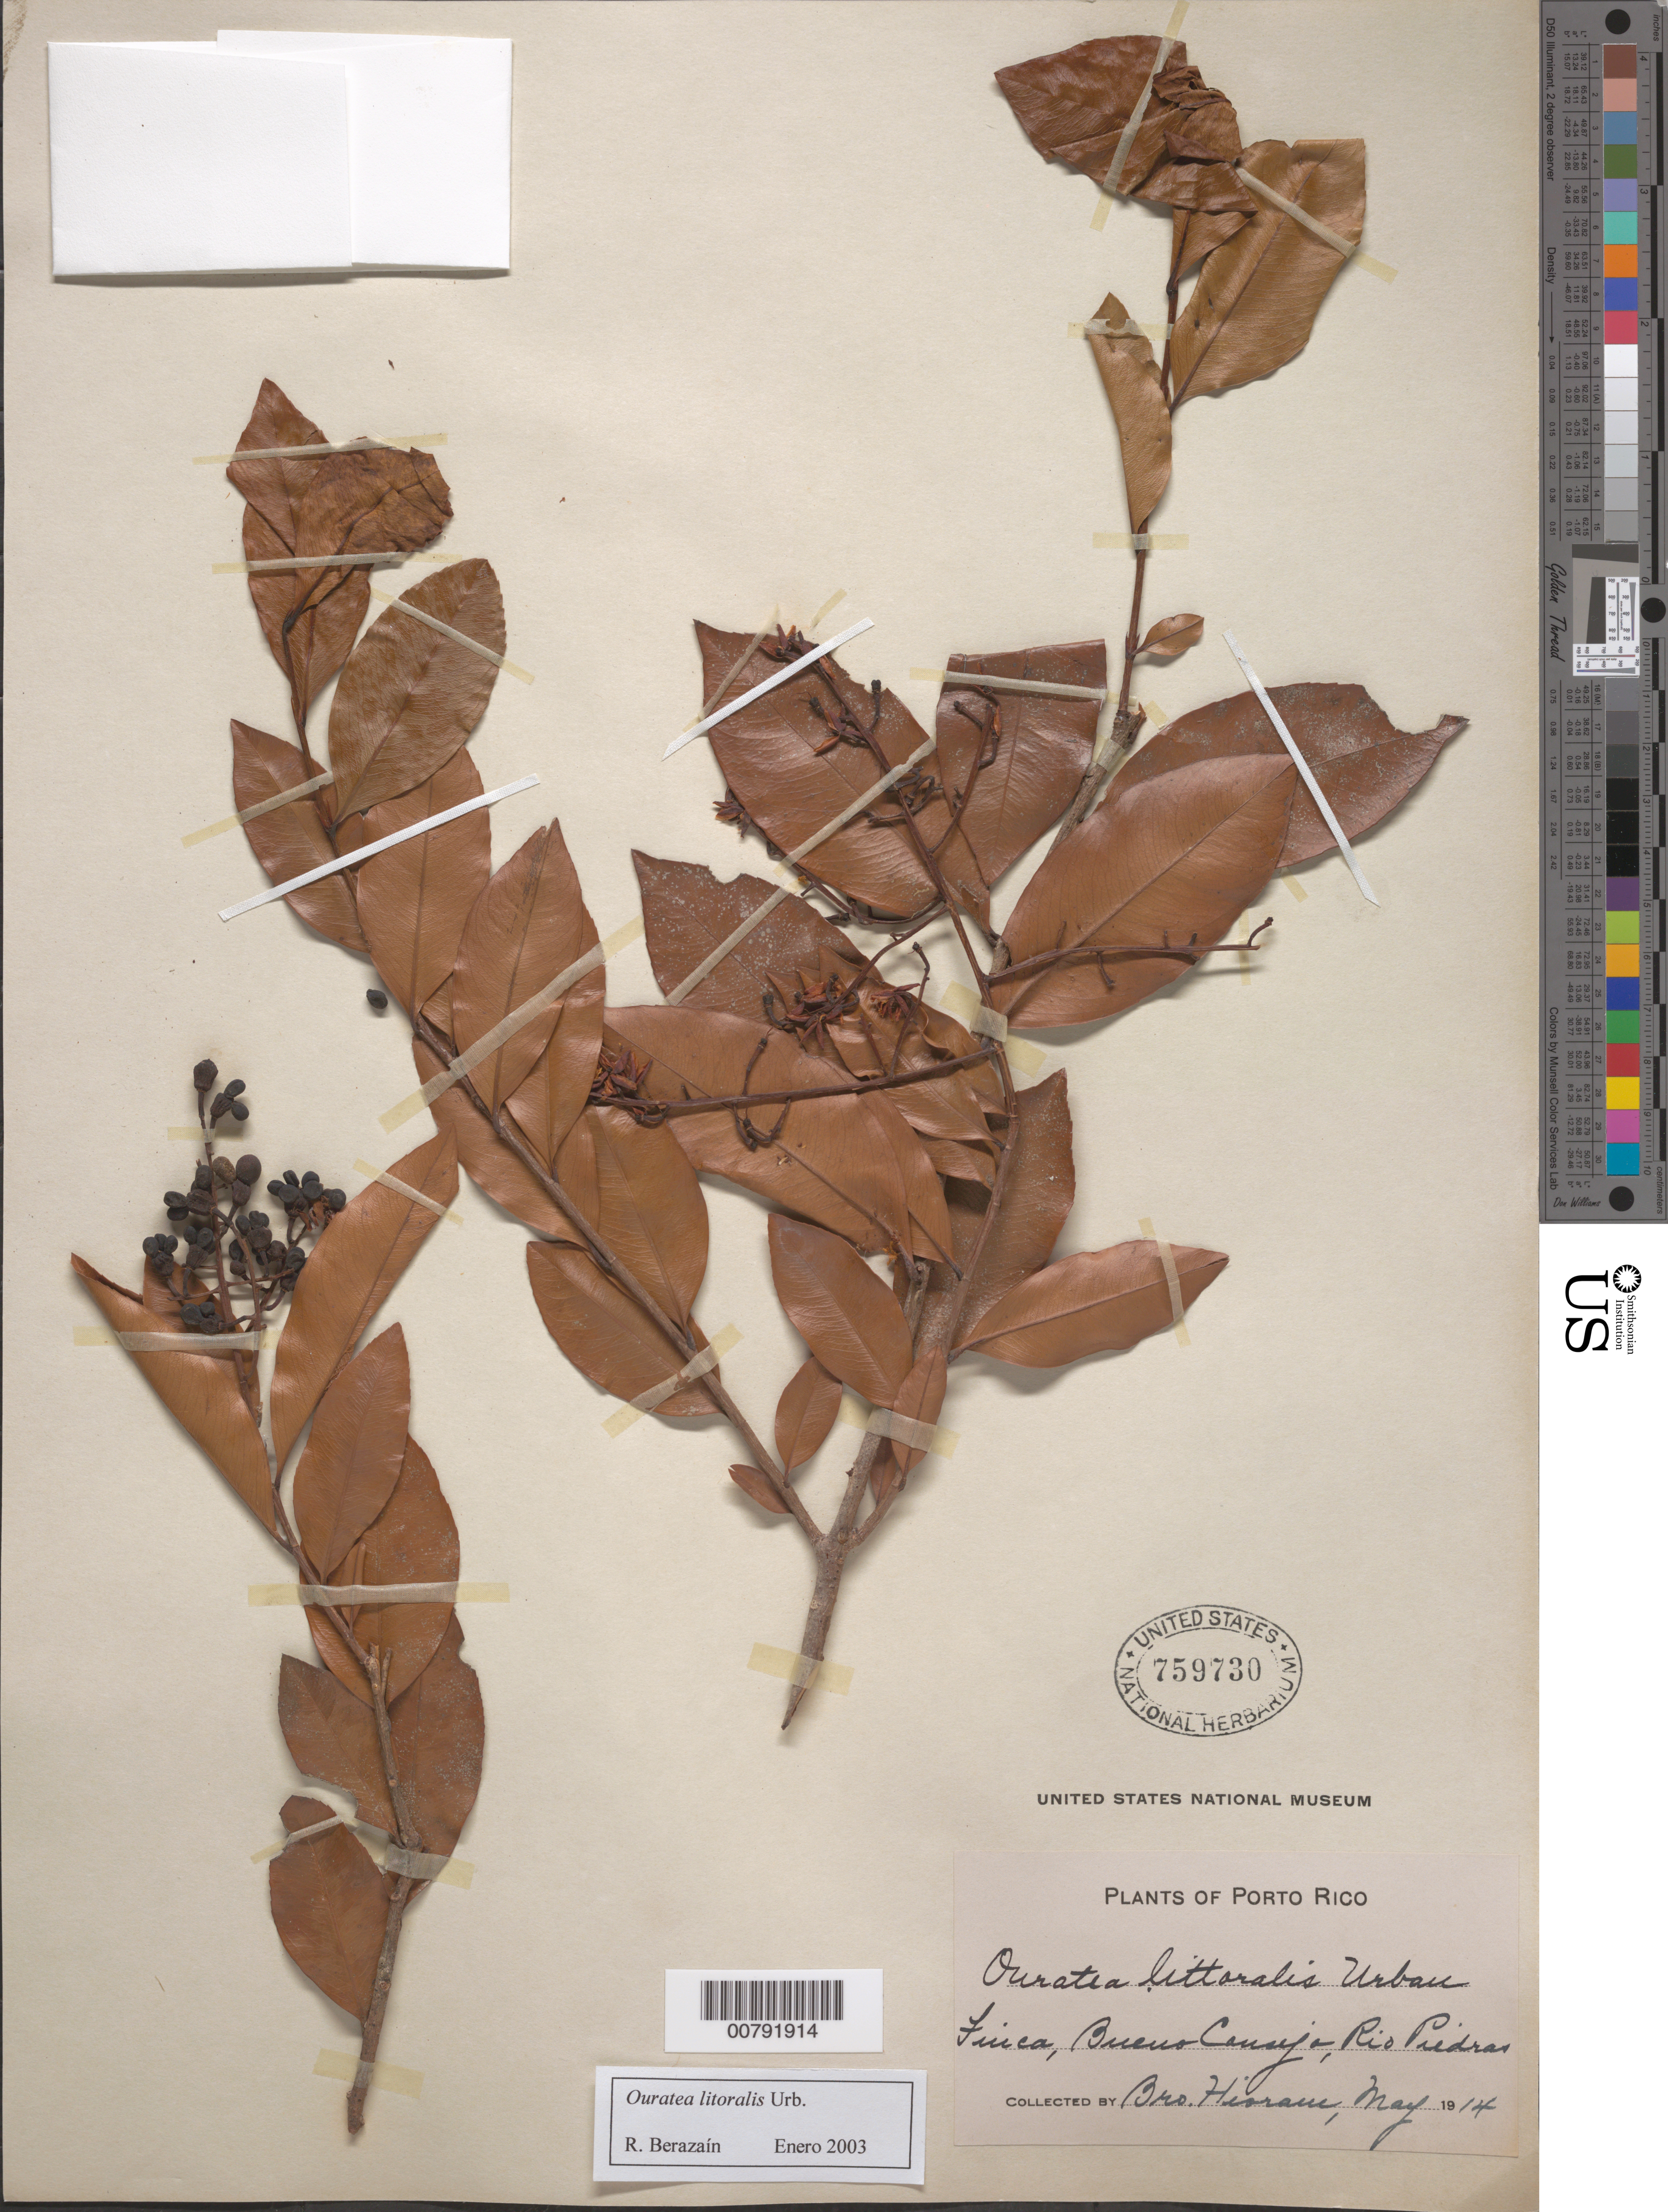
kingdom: Plantae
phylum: Tracheophyta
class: Magnoliopsida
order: Malpighiales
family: Ochnaceae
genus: Ouratea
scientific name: Ouratea littoralis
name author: Urb.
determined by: Berazaín, R.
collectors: Bro. Hioram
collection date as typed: May 1914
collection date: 1914-05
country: Puerto Rico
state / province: San Juan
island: Puerto Rico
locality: Finca, Buen Consejo, Río Piedras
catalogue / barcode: US 759730